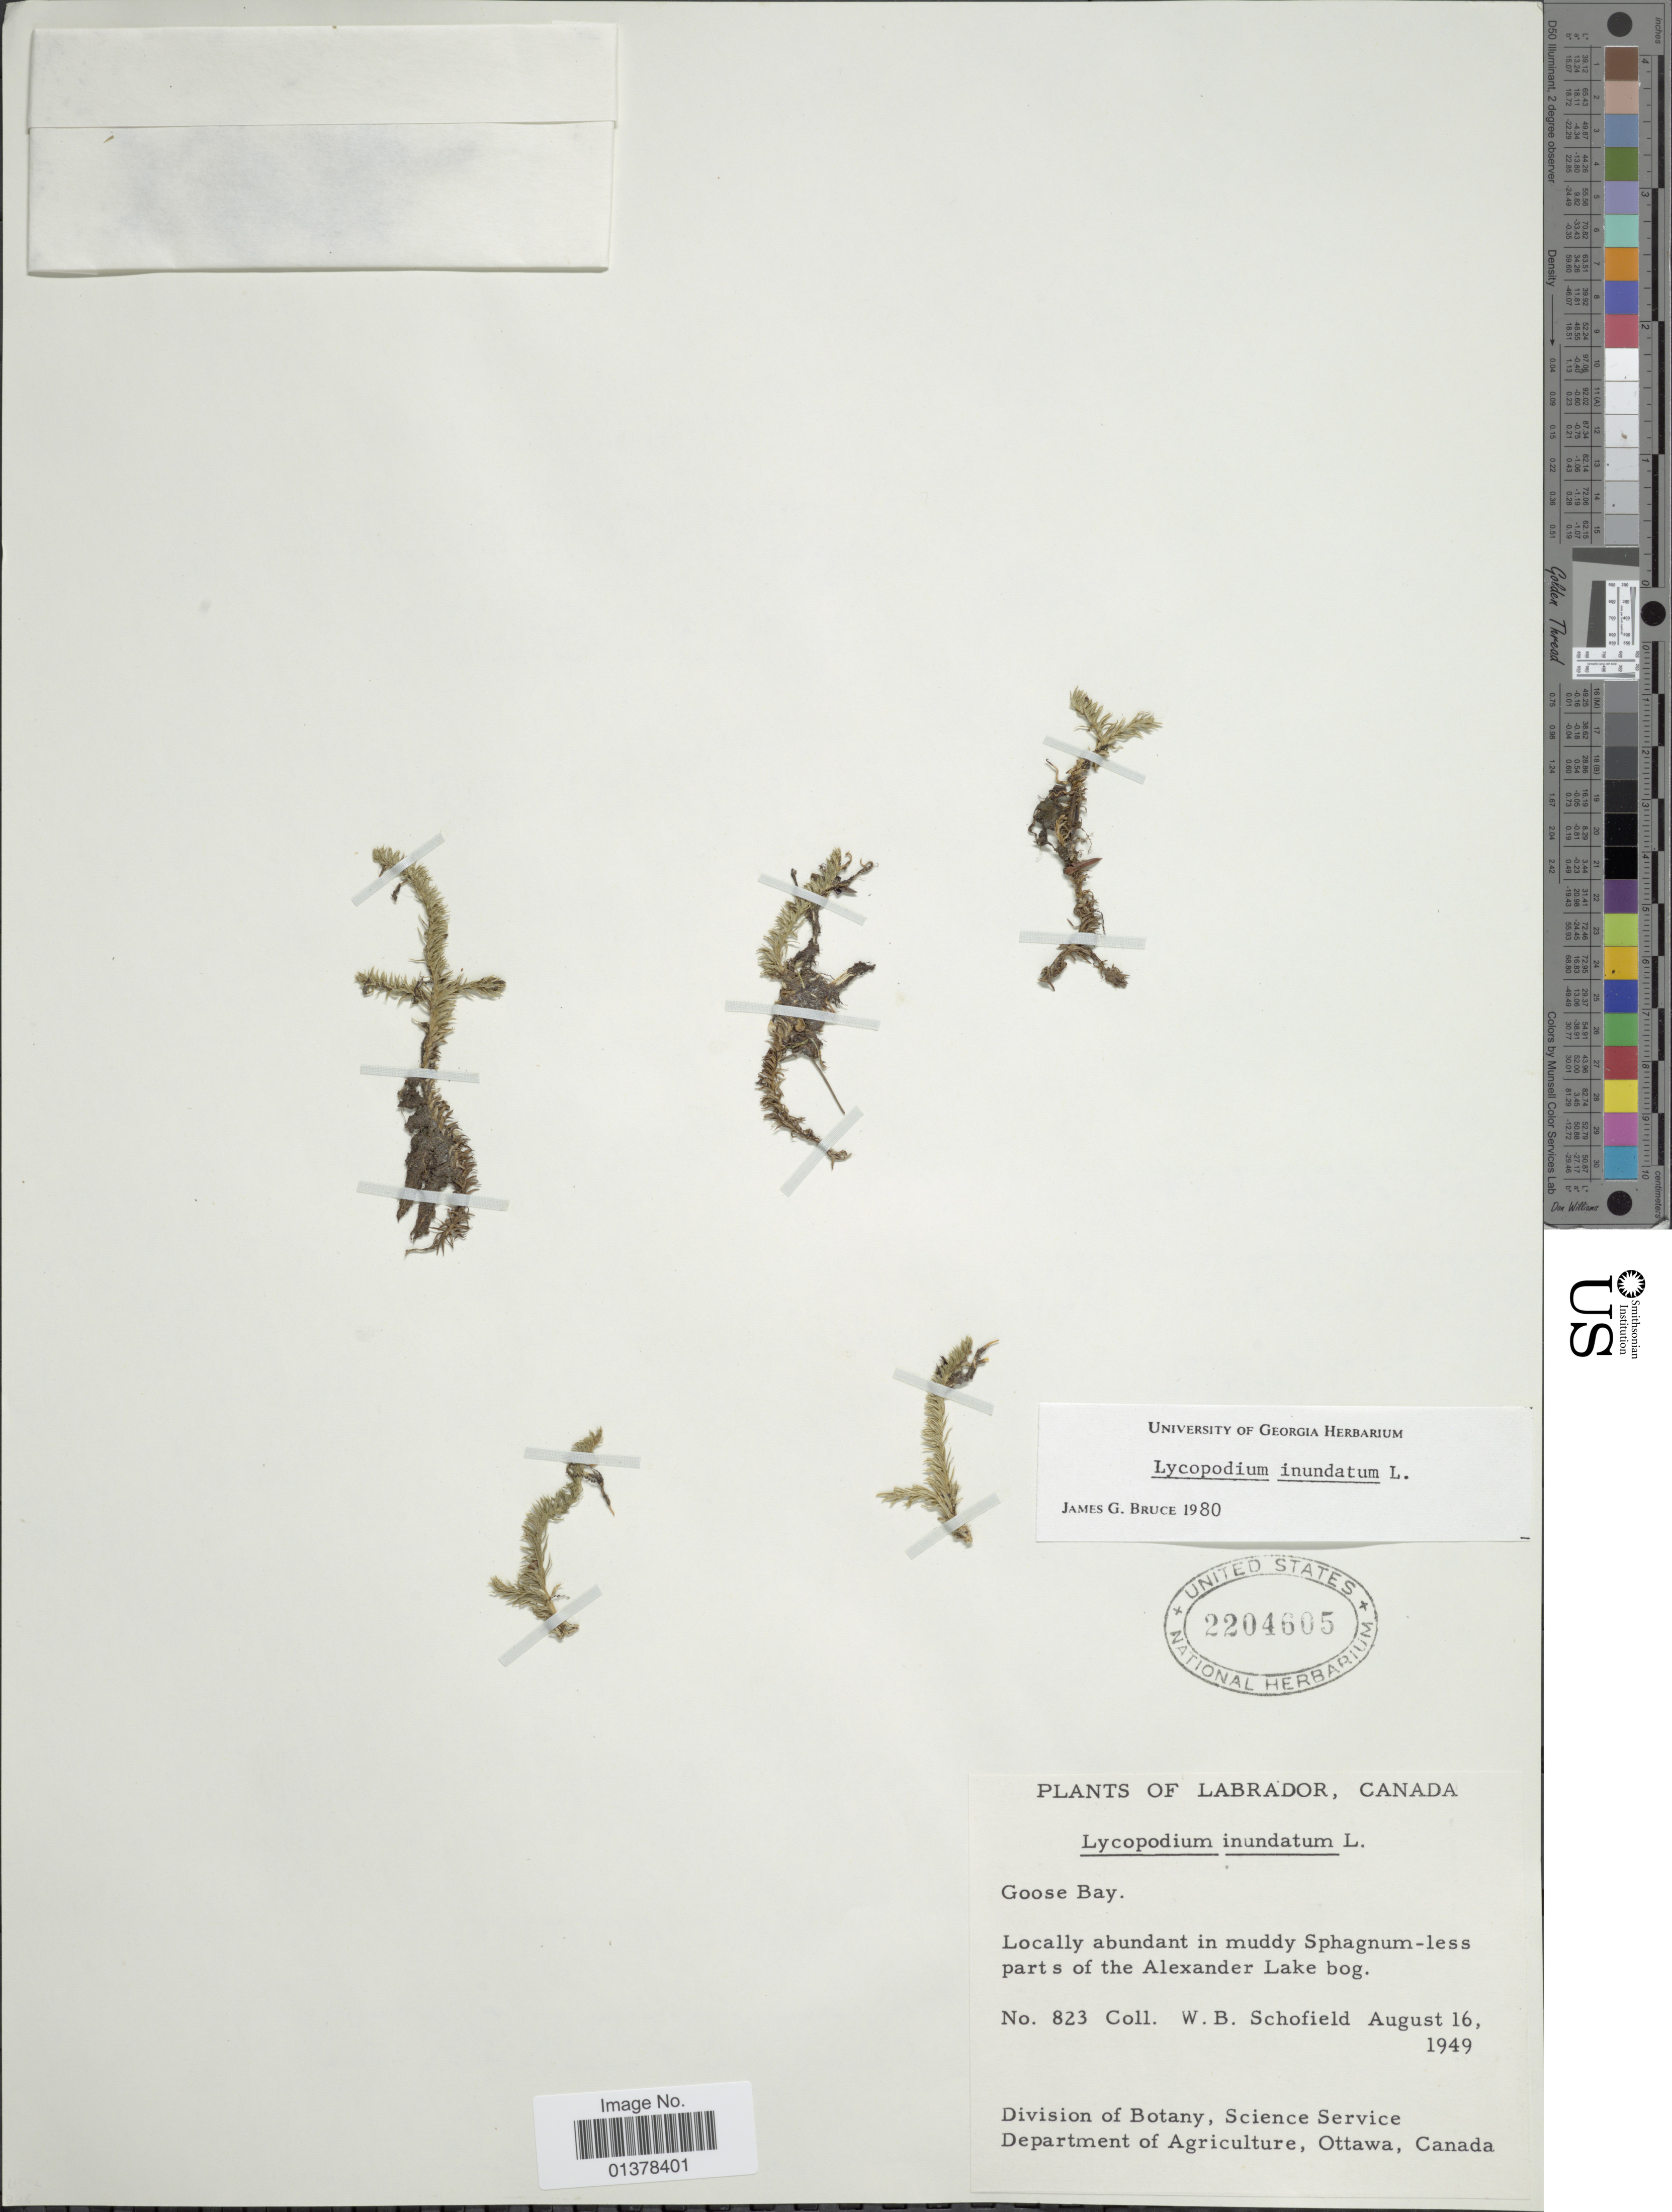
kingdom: Plantae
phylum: Tracheophyta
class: Lycopodiopsida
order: Lycopodiales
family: Lycopodiaceae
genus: Lycopodiella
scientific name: Lycopodiella inundata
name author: (L.) Holub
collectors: W. Schofield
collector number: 823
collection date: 1949-08-16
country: Canada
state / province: Newfoundland and Labrador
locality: Labrador, parts of the Alexander Lake bog, Goose Bay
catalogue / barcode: US 2204605